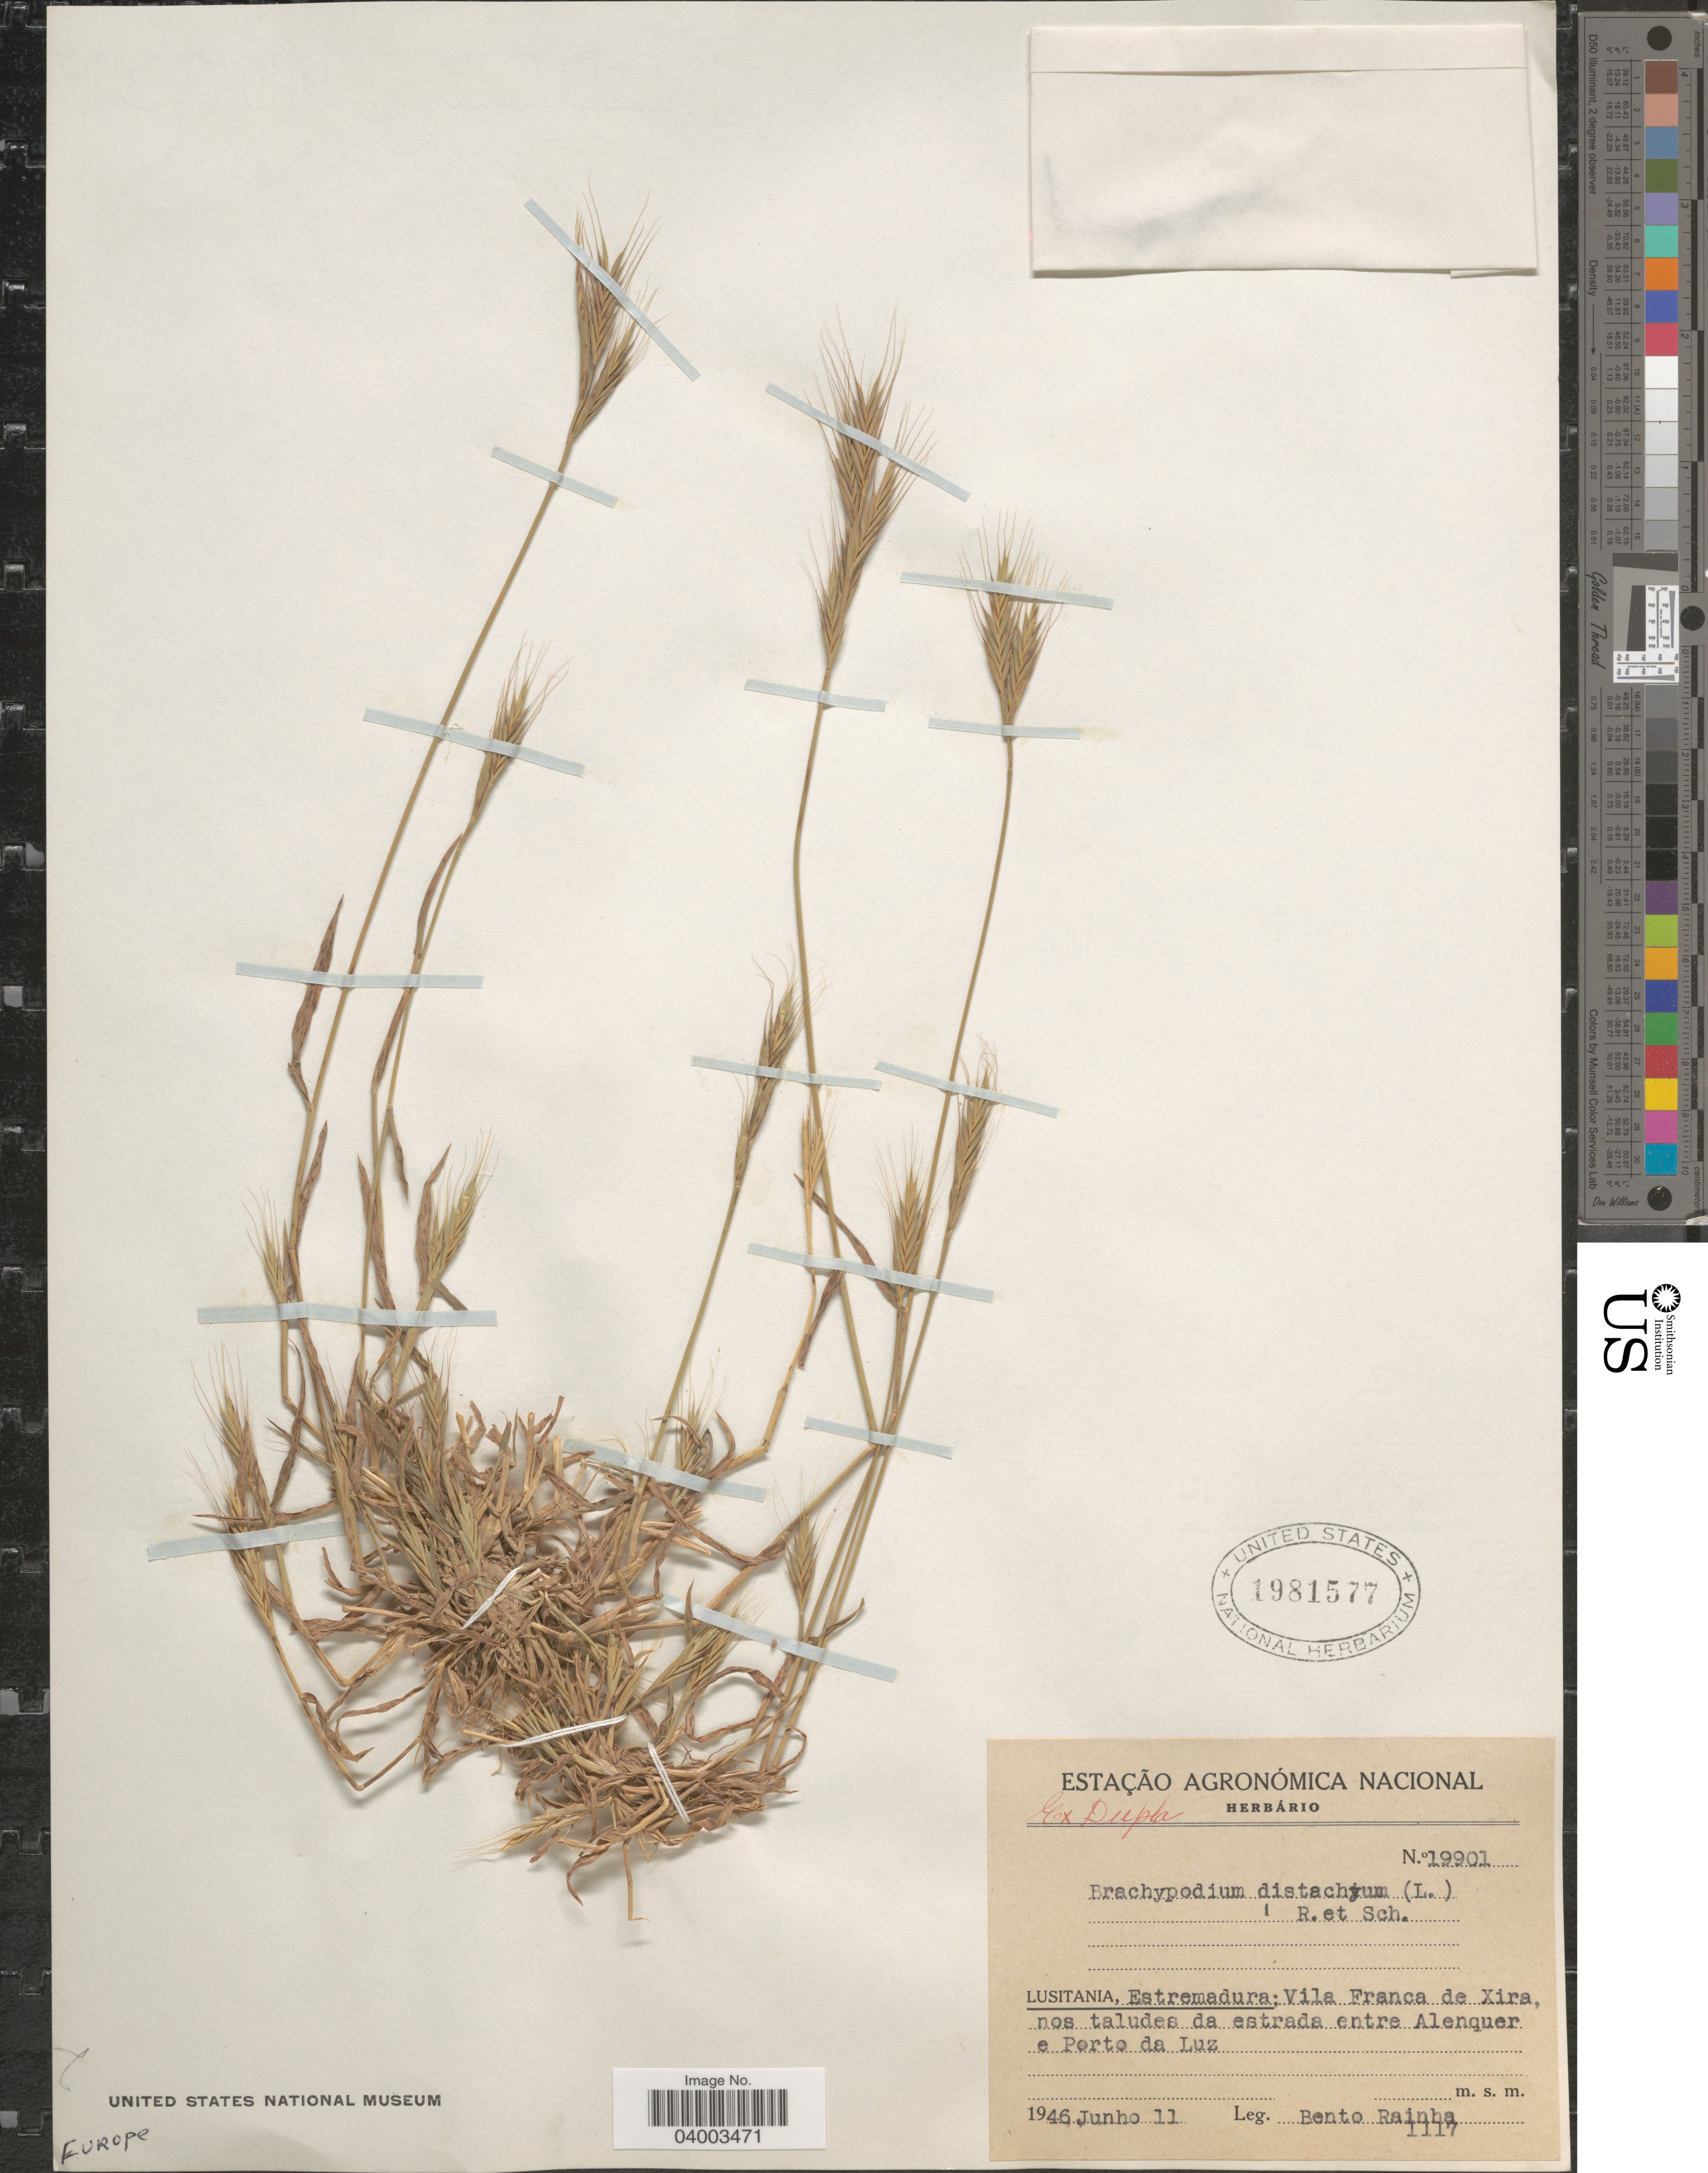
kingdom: Plantae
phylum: Tracheophyta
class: Liliopsida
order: Poales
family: Poaceae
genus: Brachypodium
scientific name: Brachypodium distachyon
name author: (L.) P. Beauv.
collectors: B. Rainha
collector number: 1117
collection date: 1946-06-11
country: Portugal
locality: Lusitania, Estremadura: Vila Franca de Xira, nos taludes da estrada entre Alenquer e Porto da Luz.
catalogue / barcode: US 1981577